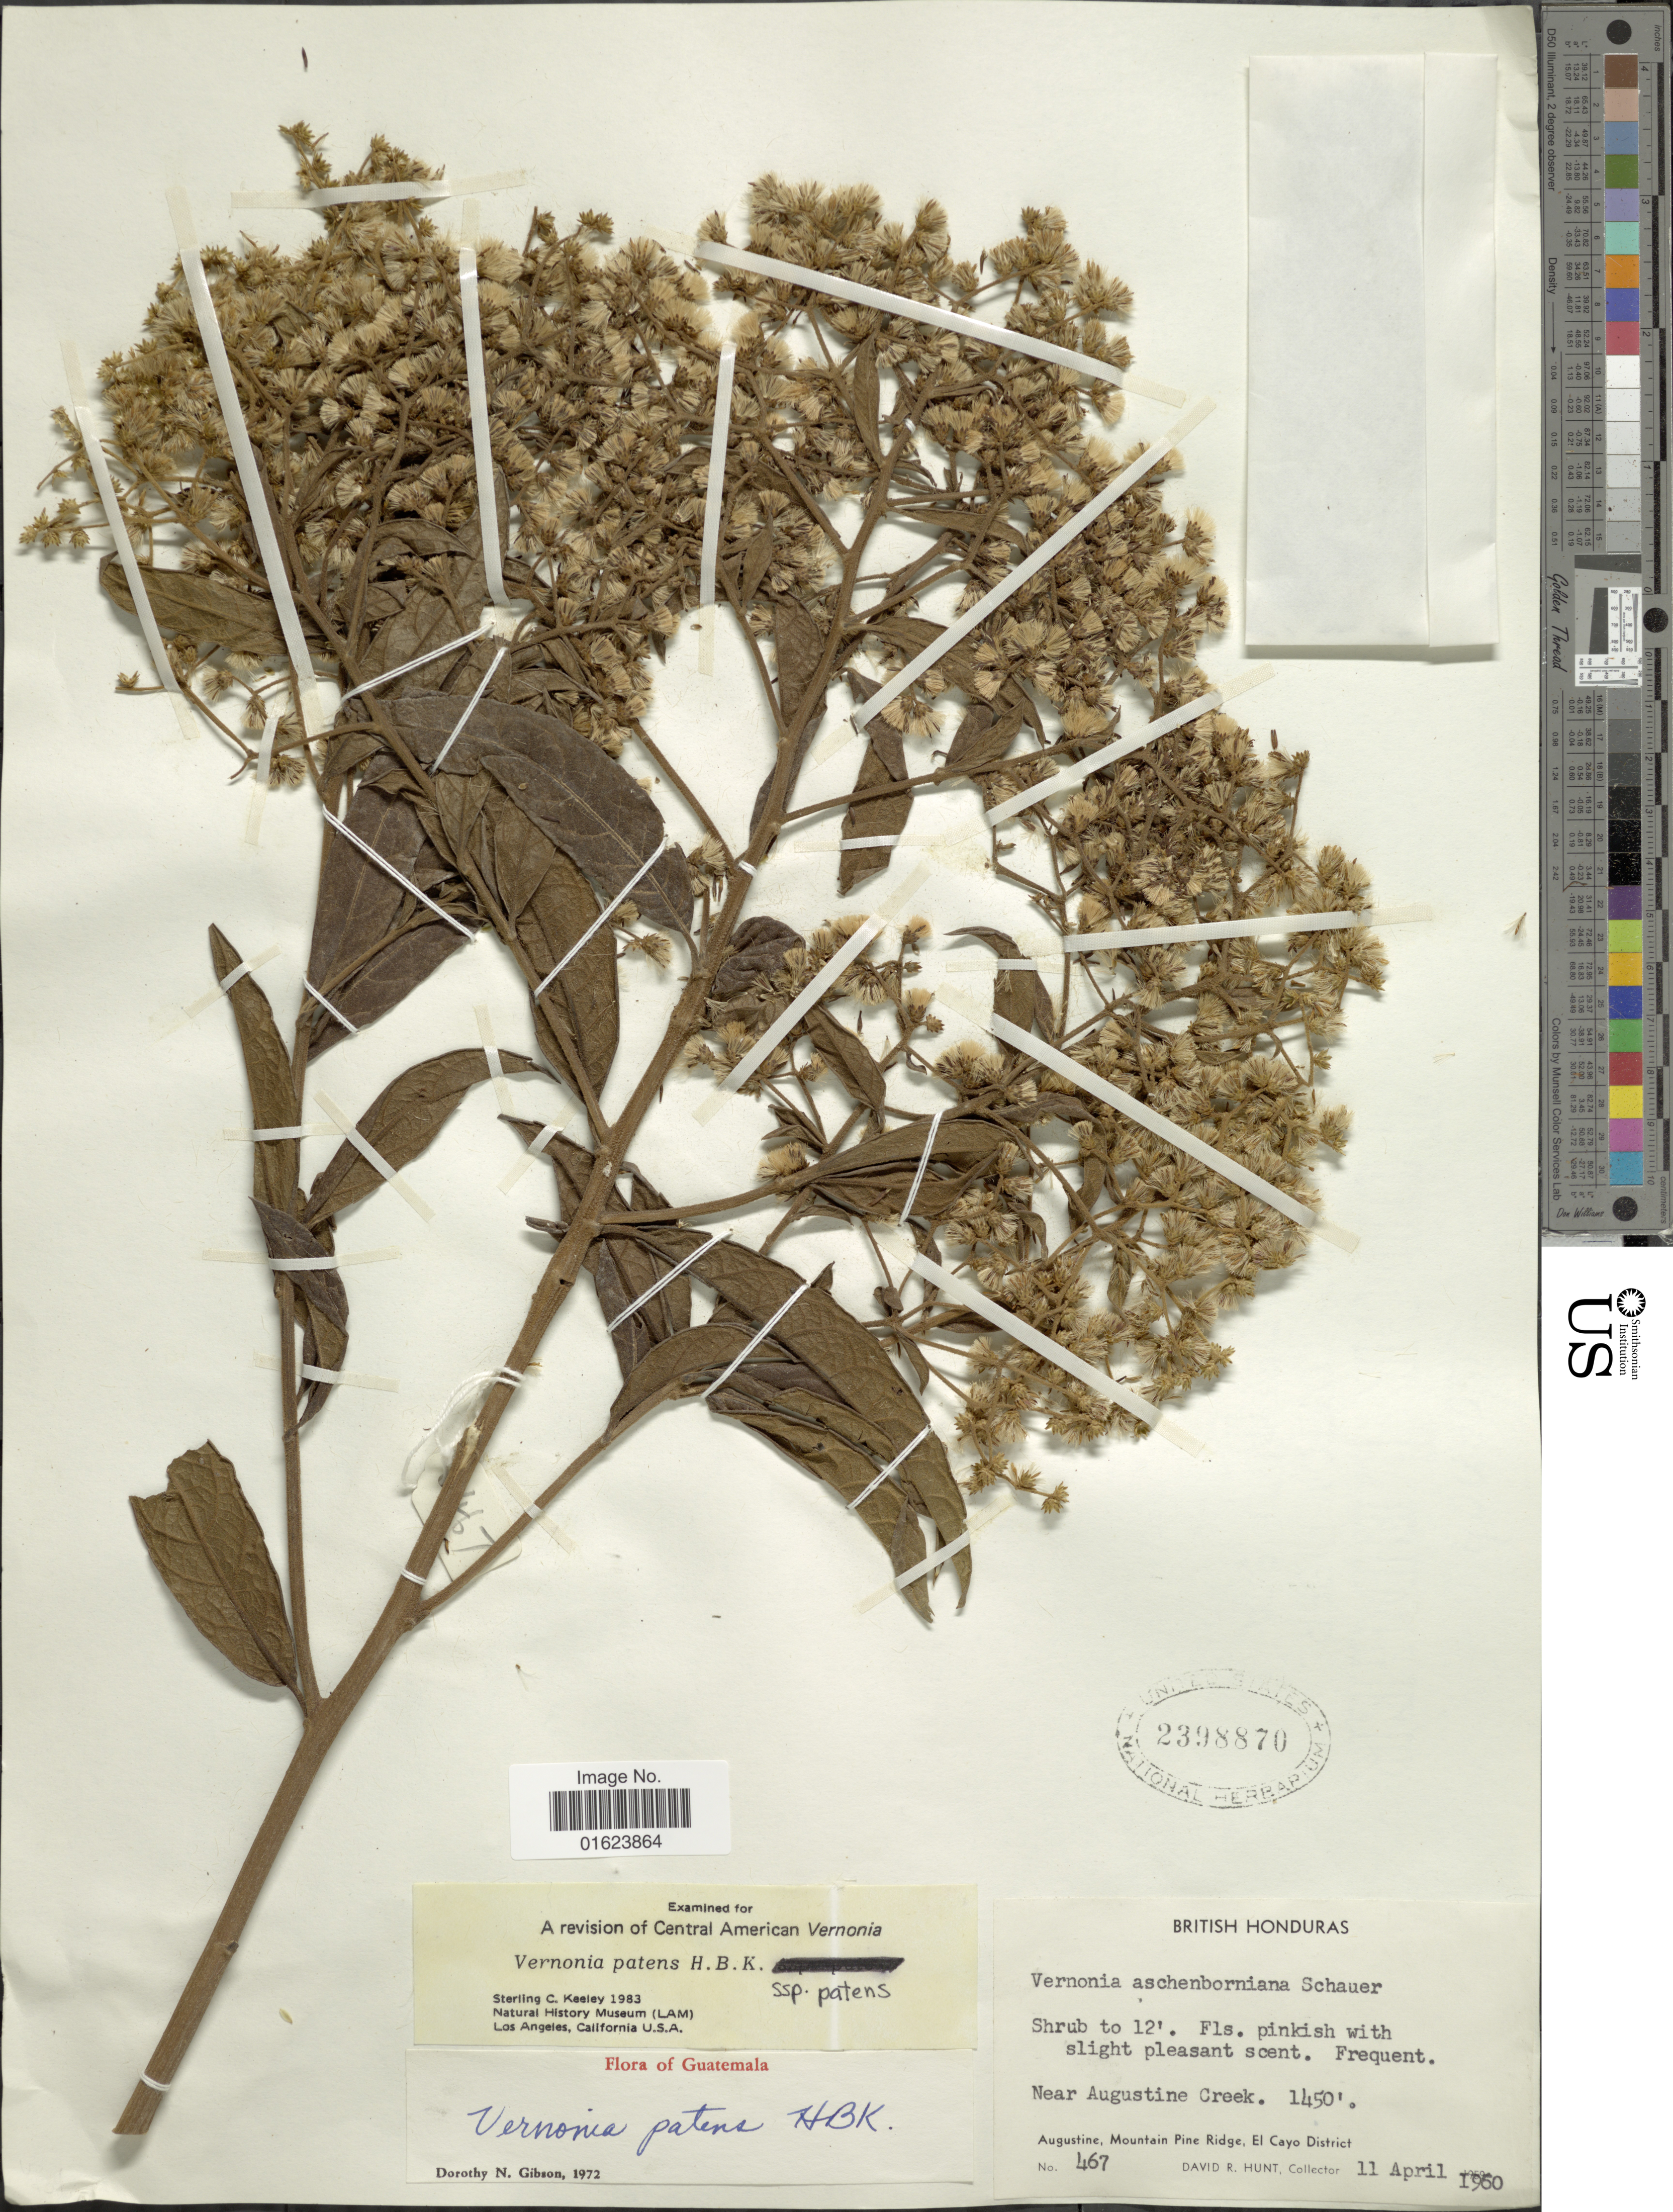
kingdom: Plantae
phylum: Tracheophyta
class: Magnoliopsida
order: Asterales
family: Asteraceae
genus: Vernonanthura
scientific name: Vernonanthura patens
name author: (Kunth) H. Rob.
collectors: D. R. Hunt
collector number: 467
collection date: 1960-04-11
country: Belize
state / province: Cayo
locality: Bristih Honduras, Near Augustine Creek. augustine, Mountain Pine Ridge, El Cayo district.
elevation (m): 442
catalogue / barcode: US 2398870